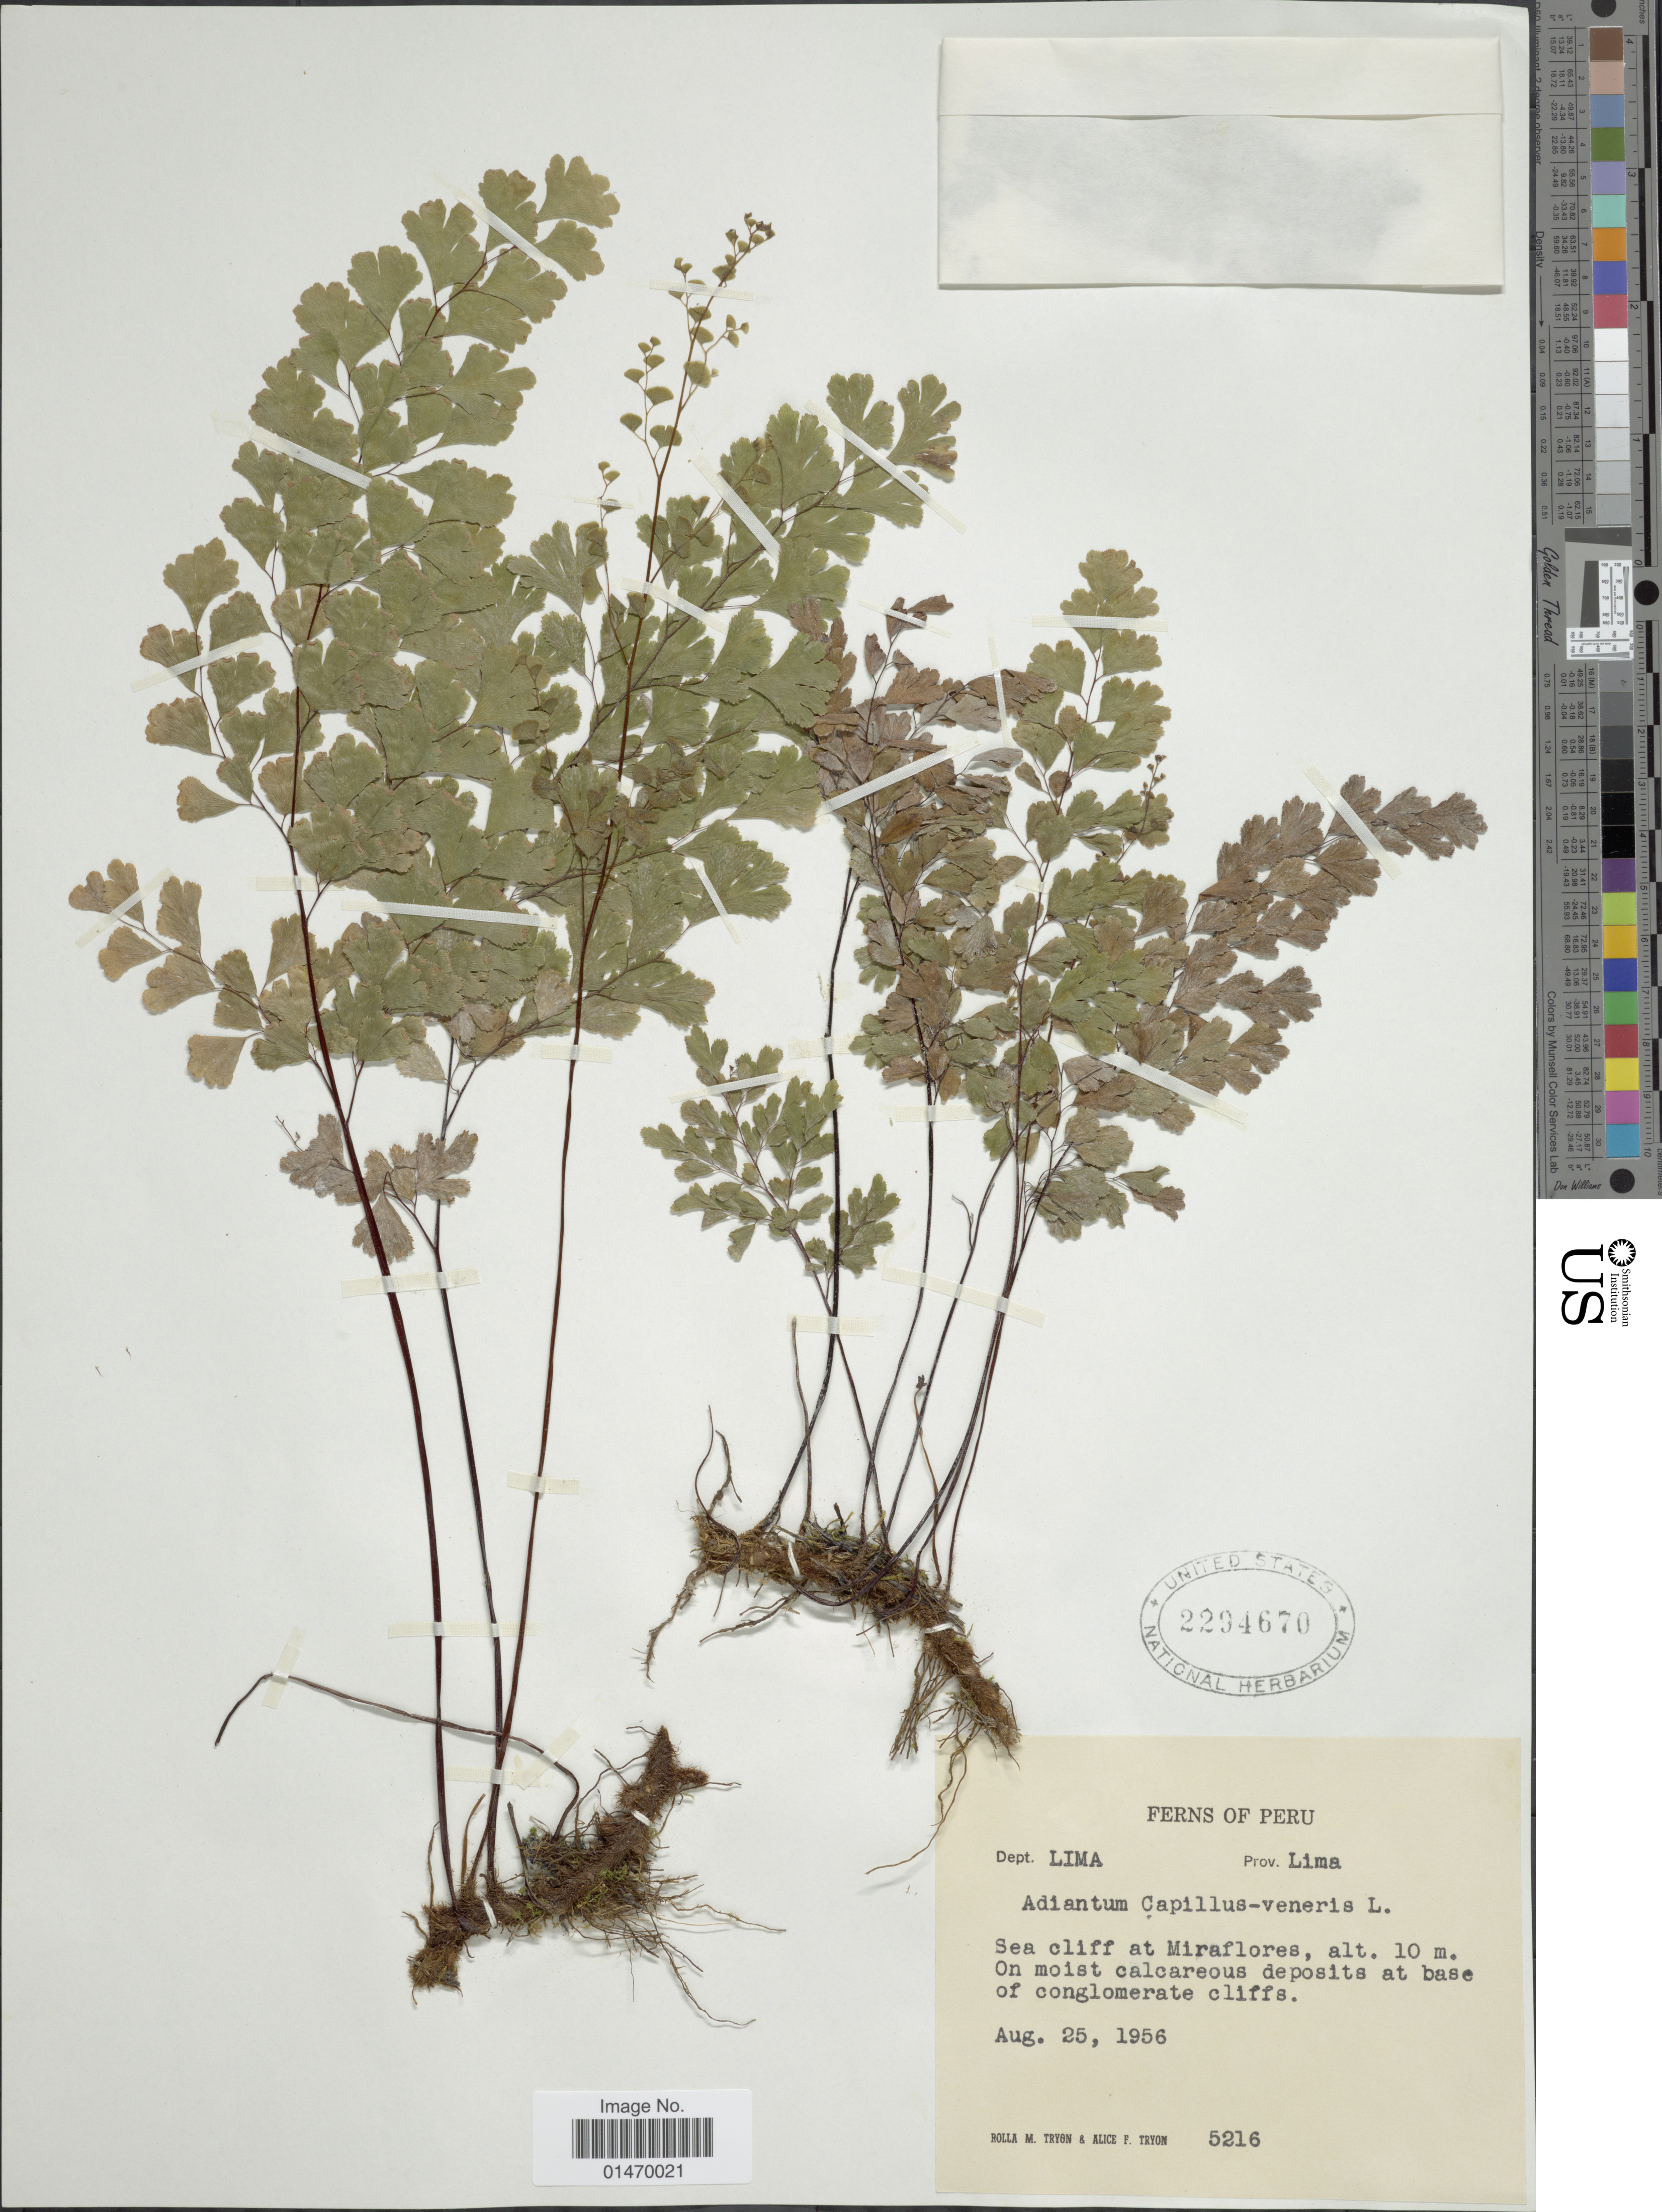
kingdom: Plantae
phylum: Tracheophyta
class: Polypodiopsida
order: Polypodiales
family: Pteridaceae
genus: Adiantum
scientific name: Adiantum capillus-veneris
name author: L.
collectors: R. M. Tryon & A. F. Tryon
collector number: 5216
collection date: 1956-08-25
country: Peru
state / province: Lima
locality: Lima, Sea cliff at Miraflores.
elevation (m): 10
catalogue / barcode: US 2294670